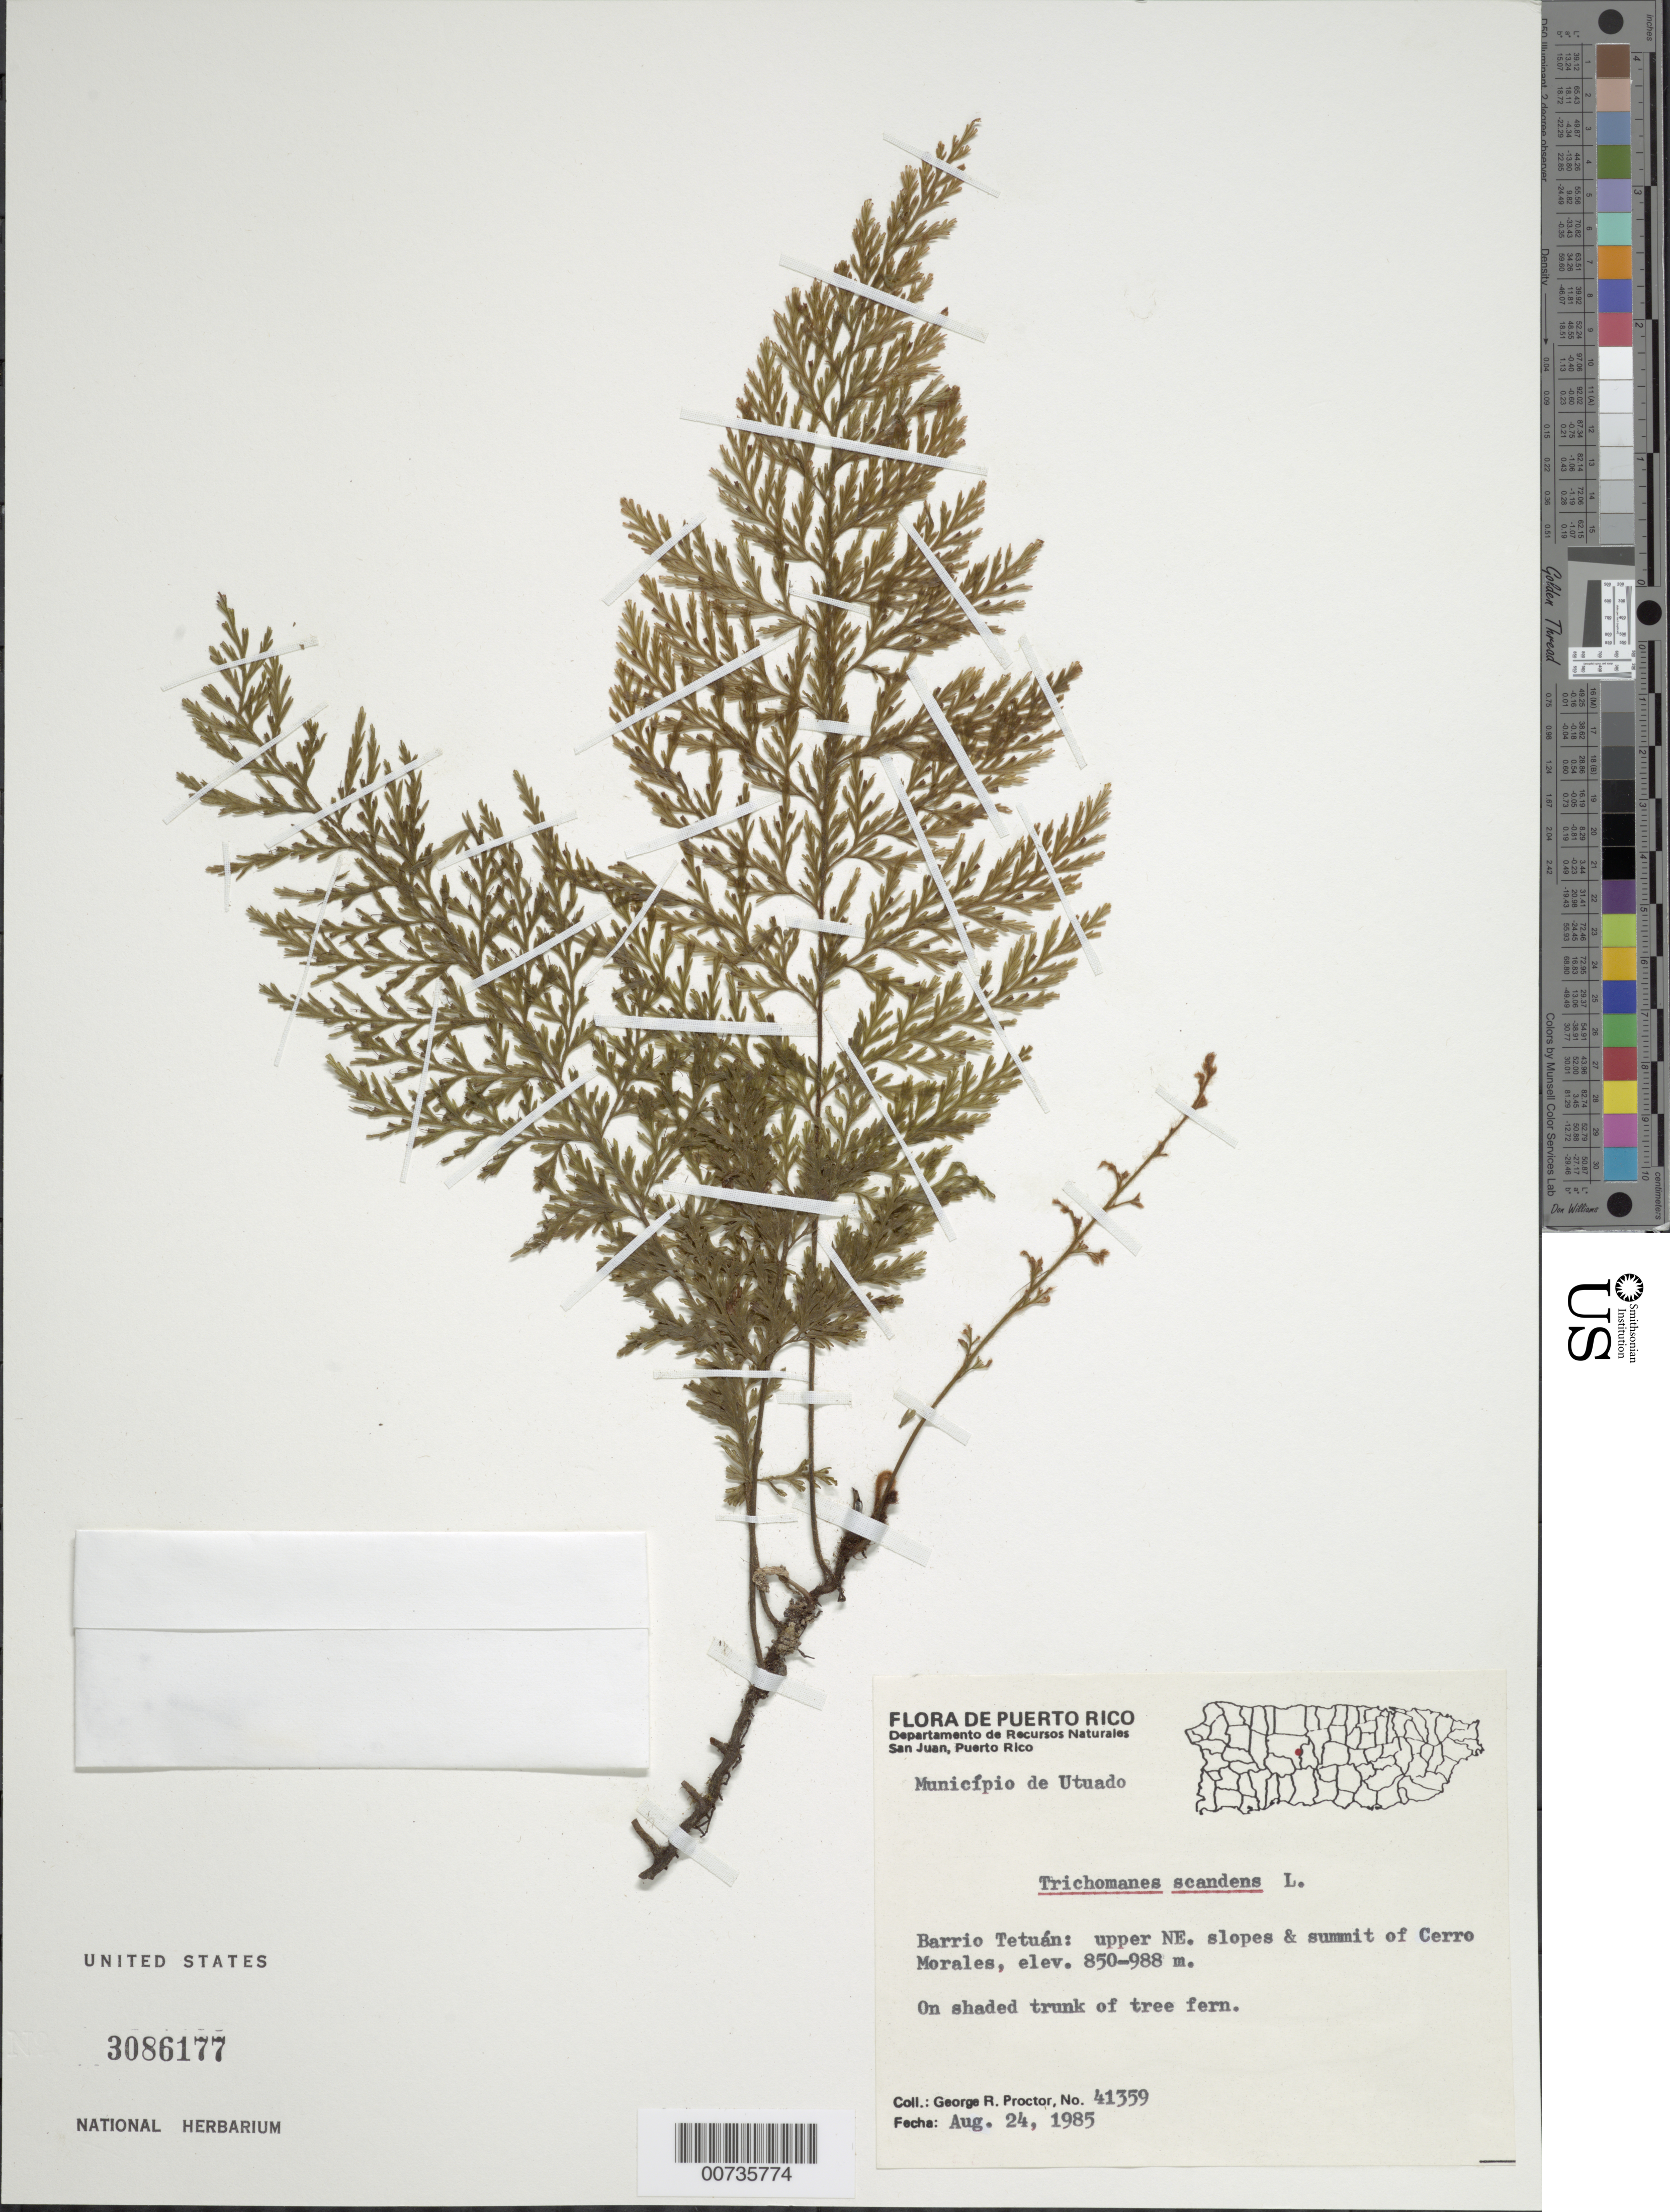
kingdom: Plantae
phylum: Tracheophyta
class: Polypodiopsida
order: Hymenophyllales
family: Hymenophyllaceae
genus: Trichomanes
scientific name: Trichomanes scandens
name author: L.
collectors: G. R. Proctor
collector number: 41359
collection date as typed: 24 Aug 1985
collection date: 1985-08-24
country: Puerto Rico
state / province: Utuado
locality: Barrio Tetuán: upper NE slopes & summit of Cerro Morales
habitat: On shaded trunk of tree fern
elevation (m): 850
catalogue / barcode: US 3086177